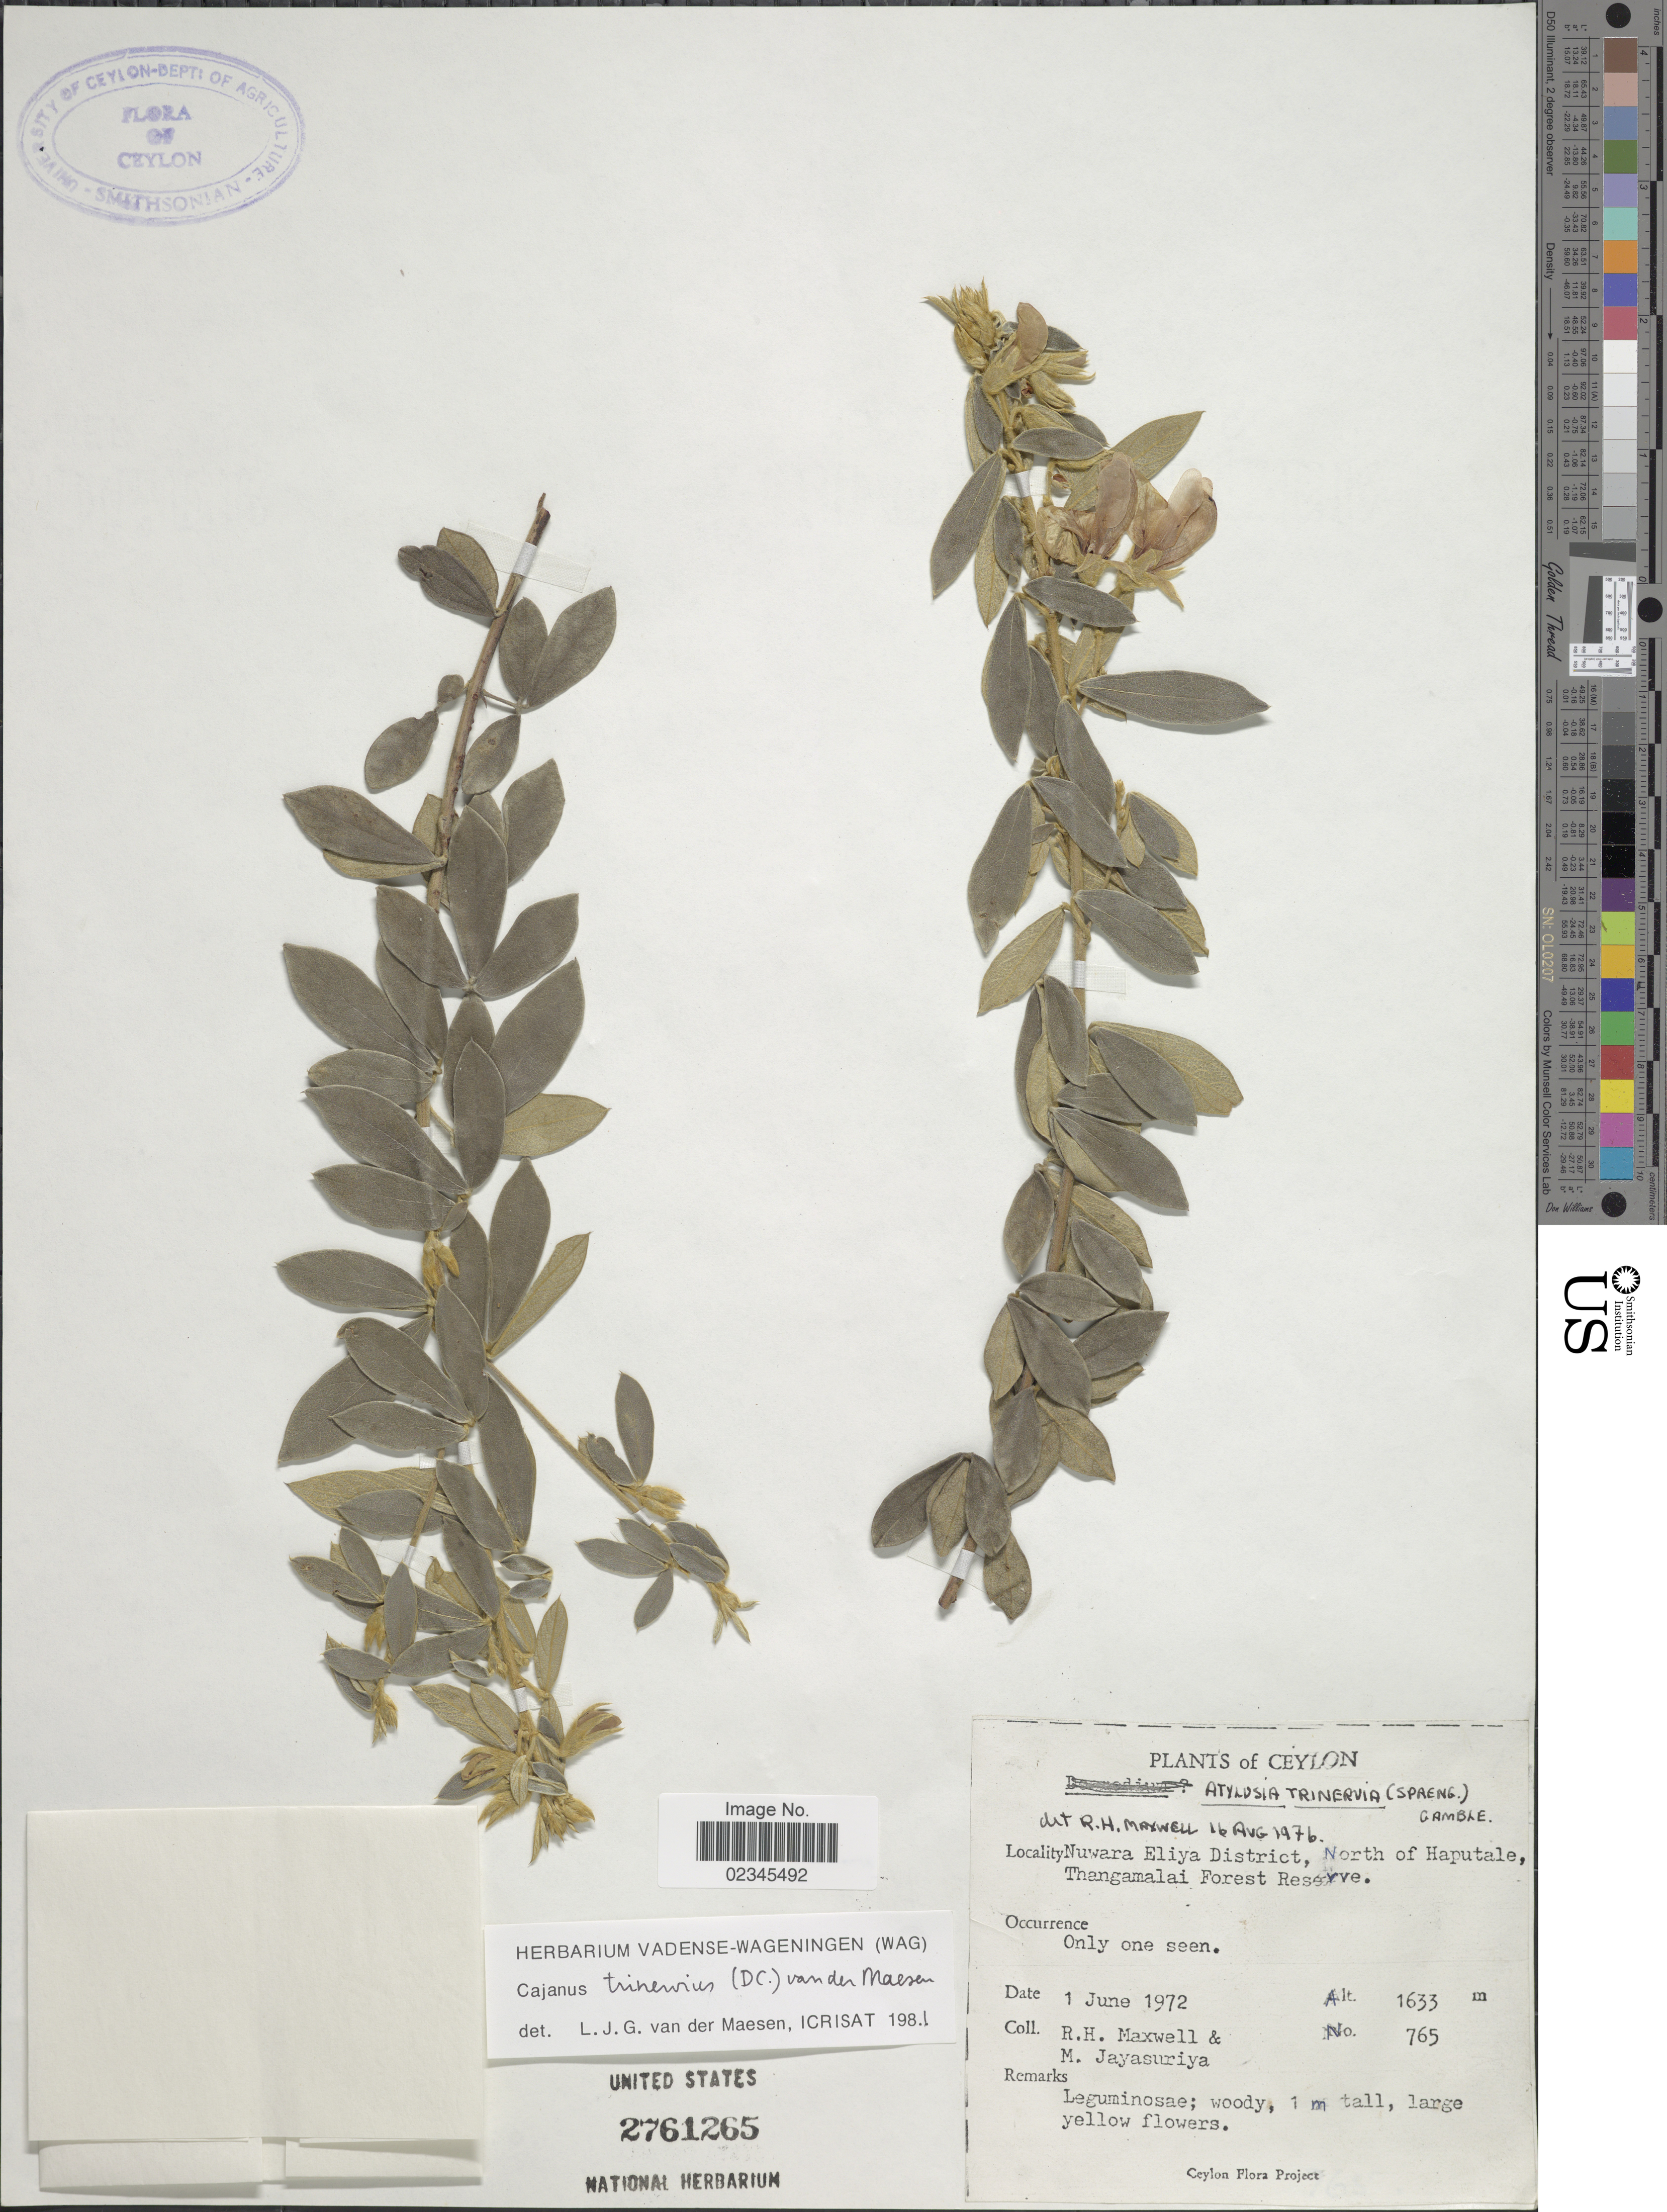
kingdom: Plantae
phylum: Tracheophyta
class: Magnoliopsida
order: Fabales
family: Fabaceae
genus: Cajanus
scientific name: Cajanus trinervius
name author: (DC.) Maesen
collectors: R. Maxwell & M. Jayasuriya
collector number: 765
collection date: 1972-06-01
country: Sri Lanka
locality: Ceylon. Nuwara Eliya District, North of Haputale, Thangamalai Forest Reserve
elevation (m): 1633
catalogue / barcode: US 2761265